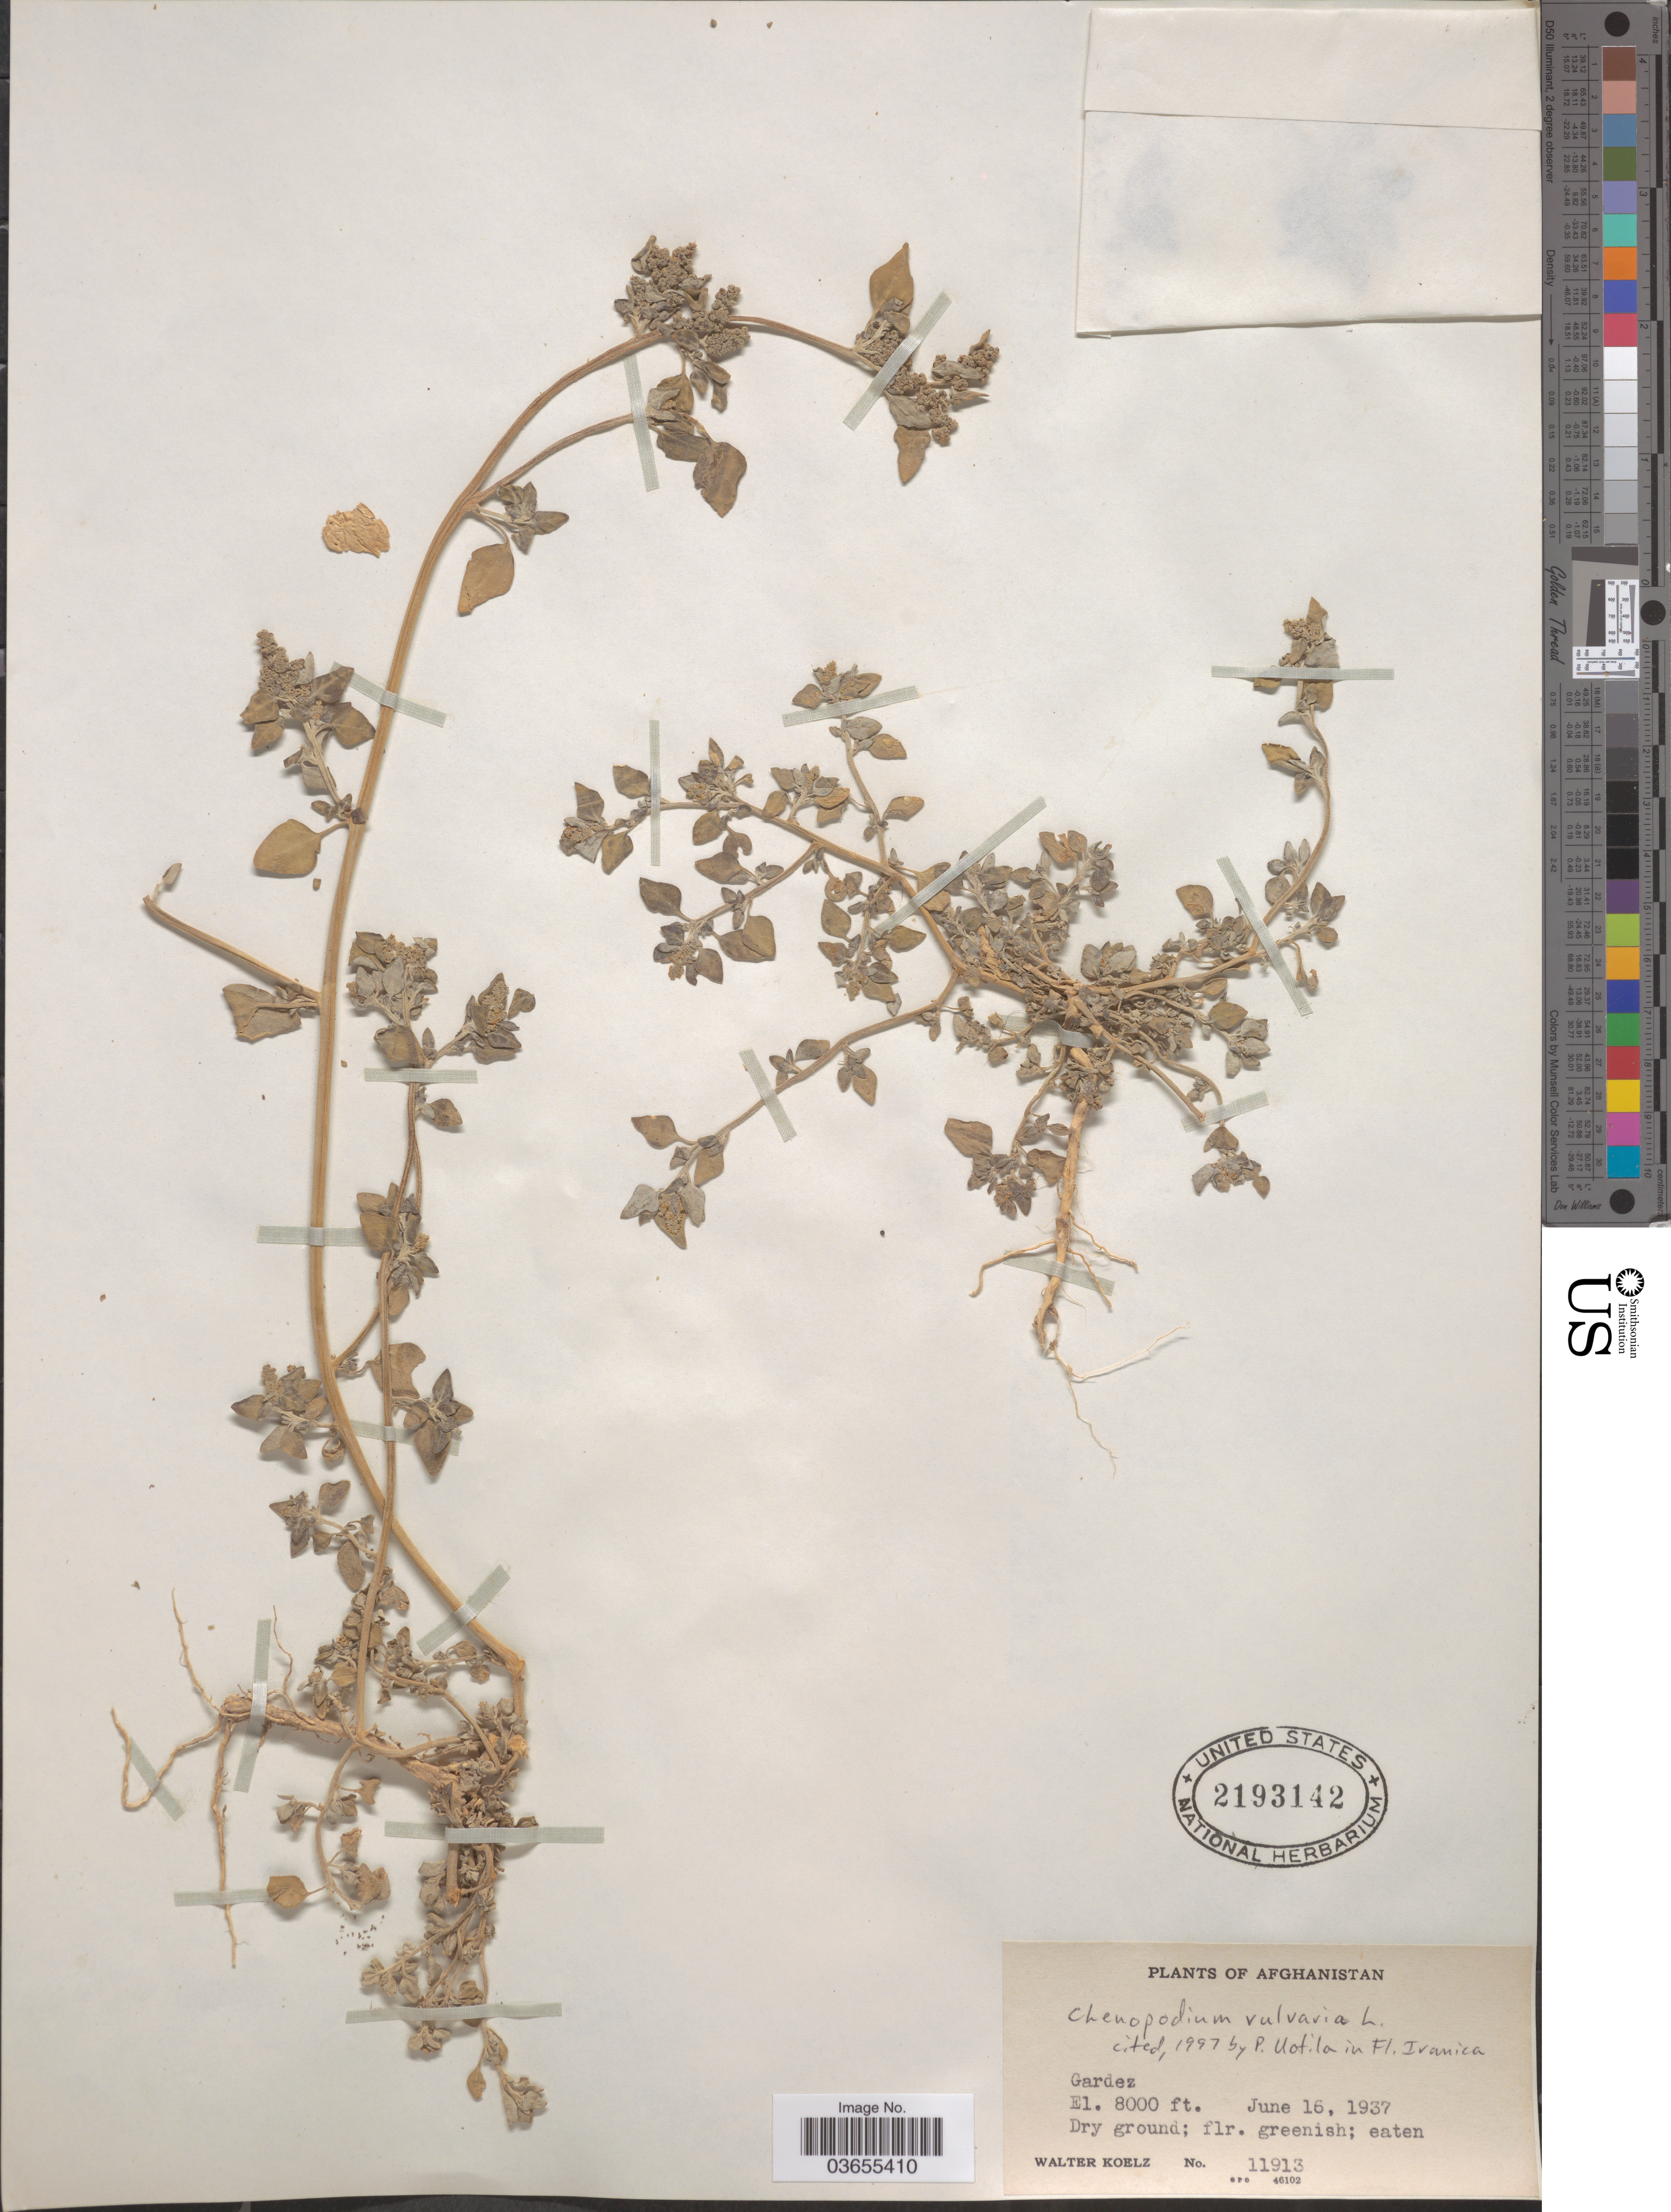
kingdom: Plantae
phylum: Tracheophyta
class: Magnoliopsida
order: Caryophyllales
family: Amaranthaceae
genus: Chenopodium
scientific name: Chenopodium vulvaria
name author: L.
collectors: W. N. Koelz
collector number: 11913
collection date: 1937-06-16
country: Afghanistan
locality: Gardez.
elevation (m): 2438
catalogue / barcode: US 2193142